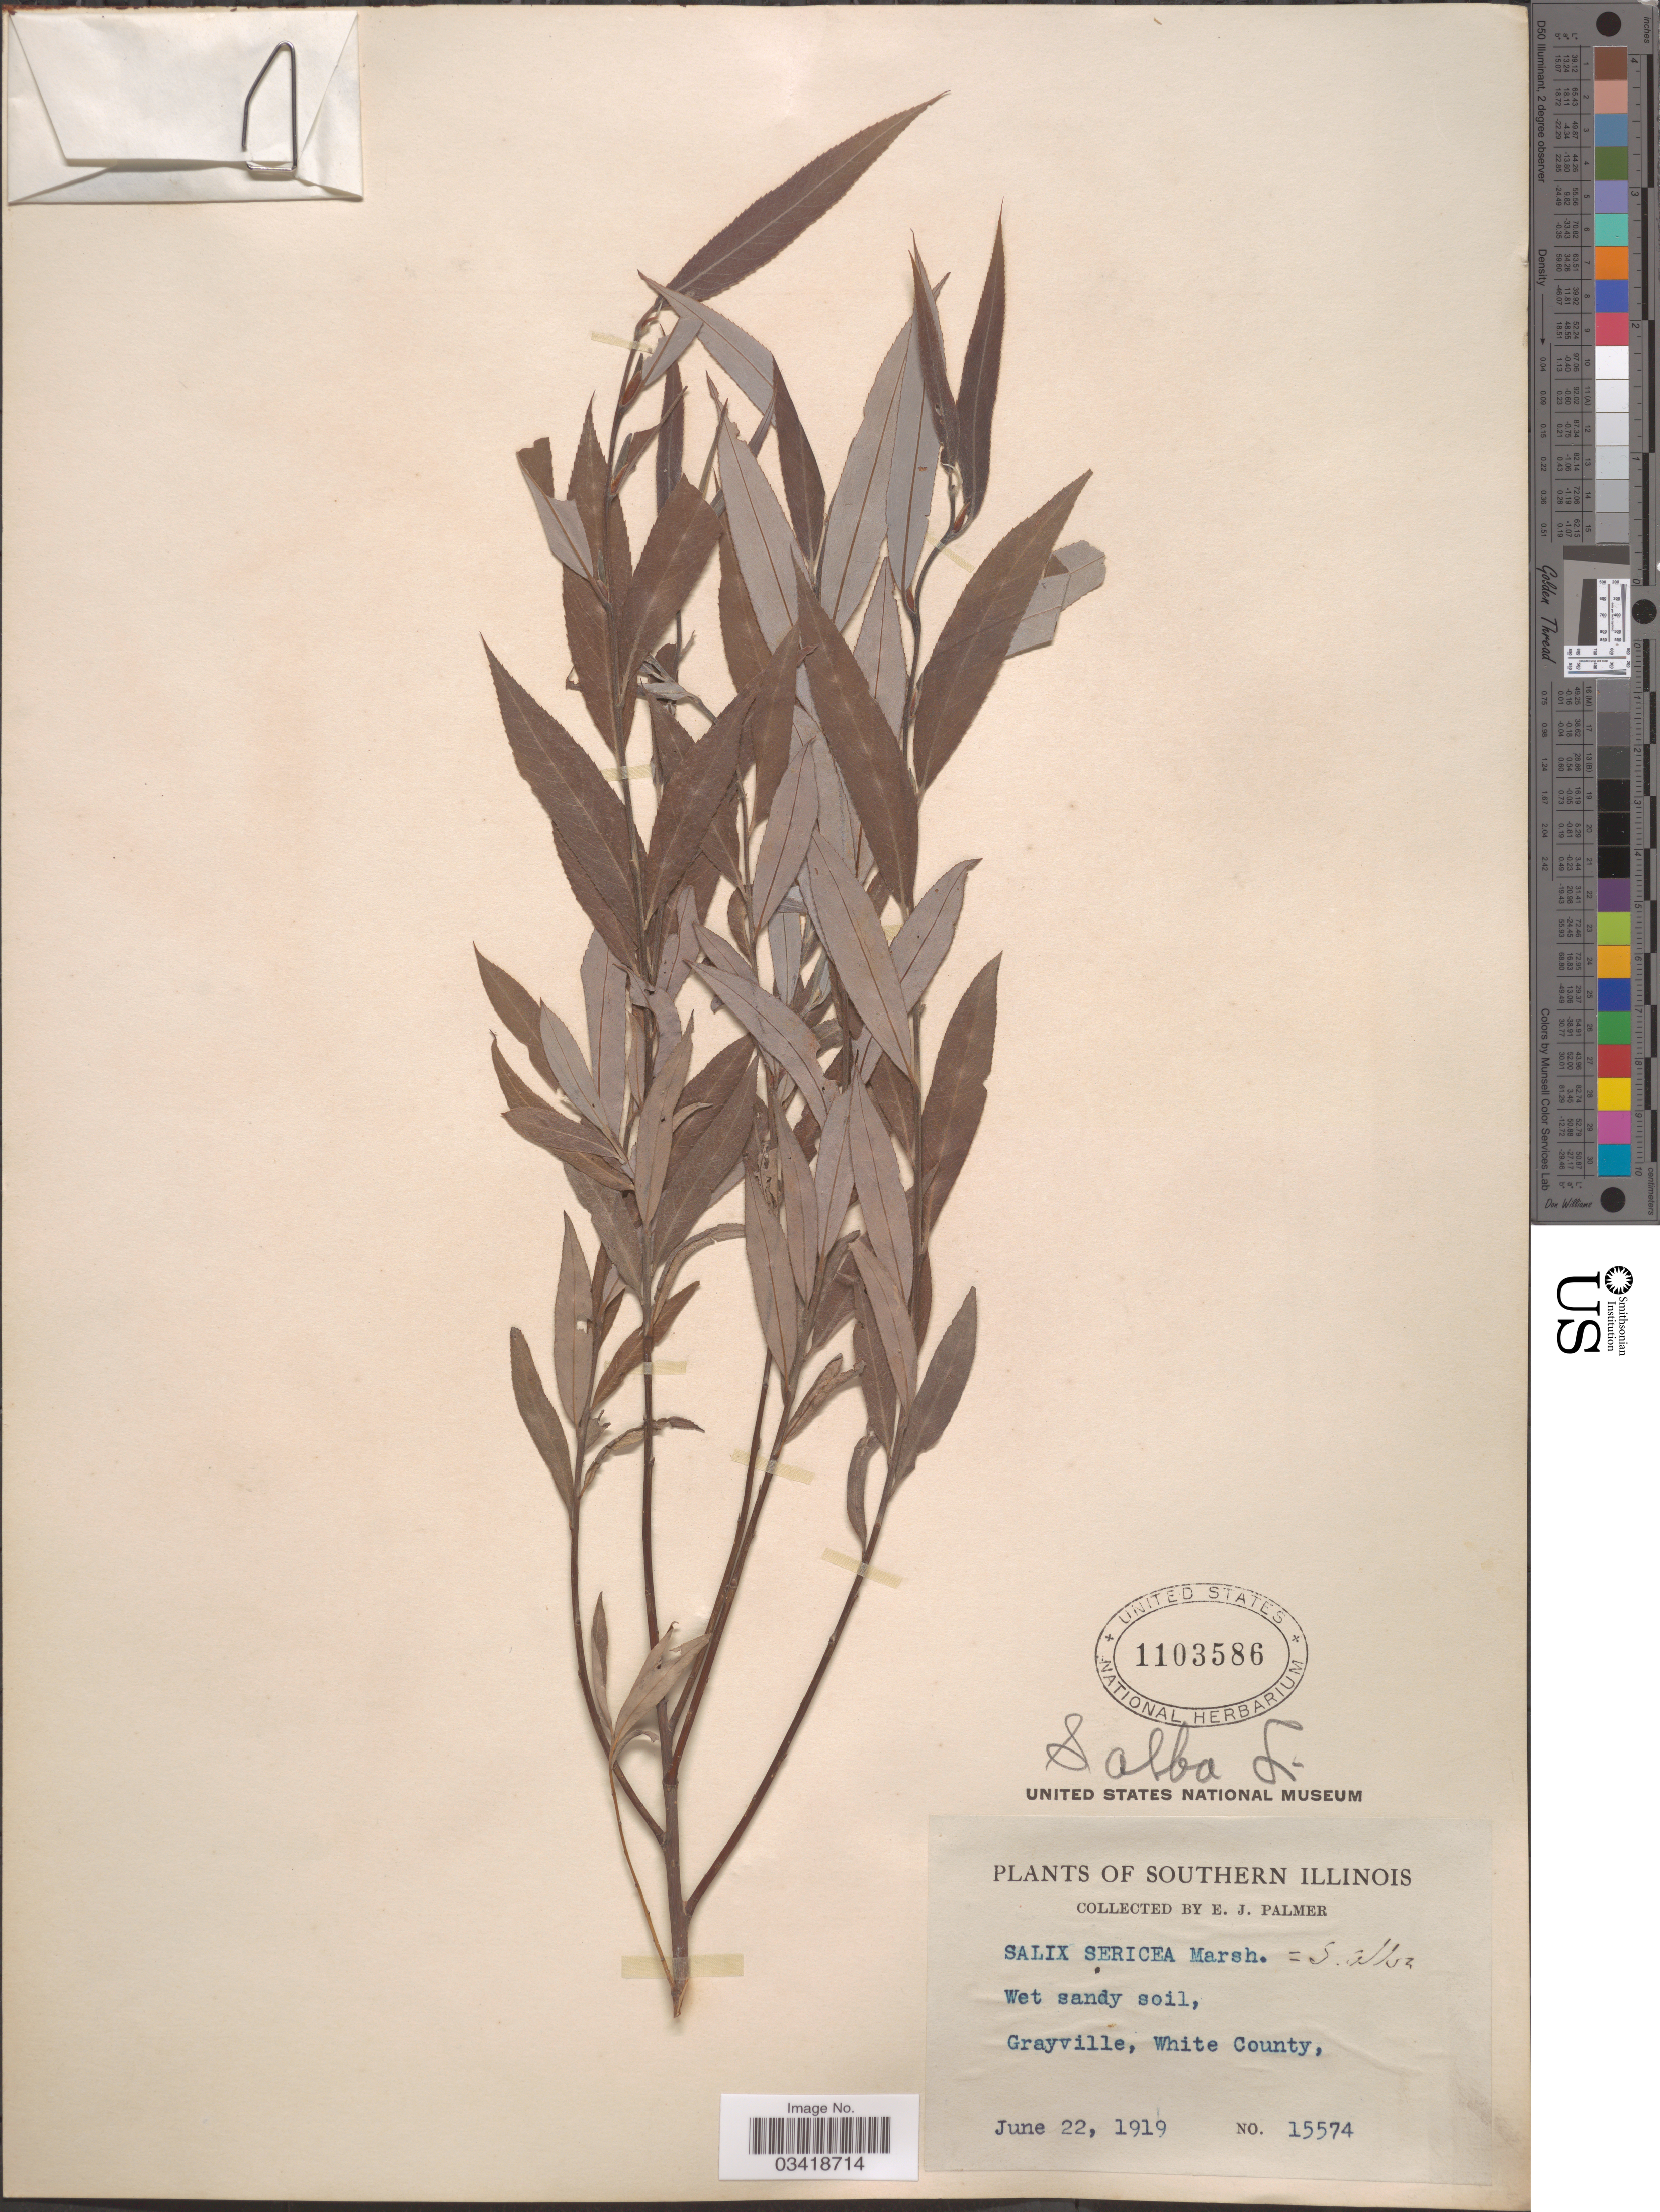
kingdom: Plantae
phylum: Tracheophyta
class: Magnoliopsida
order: Malpighiales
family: Salicaceae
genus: Salix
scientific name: Salix alba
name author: L.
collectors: E. J. Palmer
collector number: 15574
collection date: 1919-06-22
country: United States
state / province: Illinois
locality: Southern Illinois. Wet sandy soil, Grayville, White County.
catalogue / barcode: US 1103586